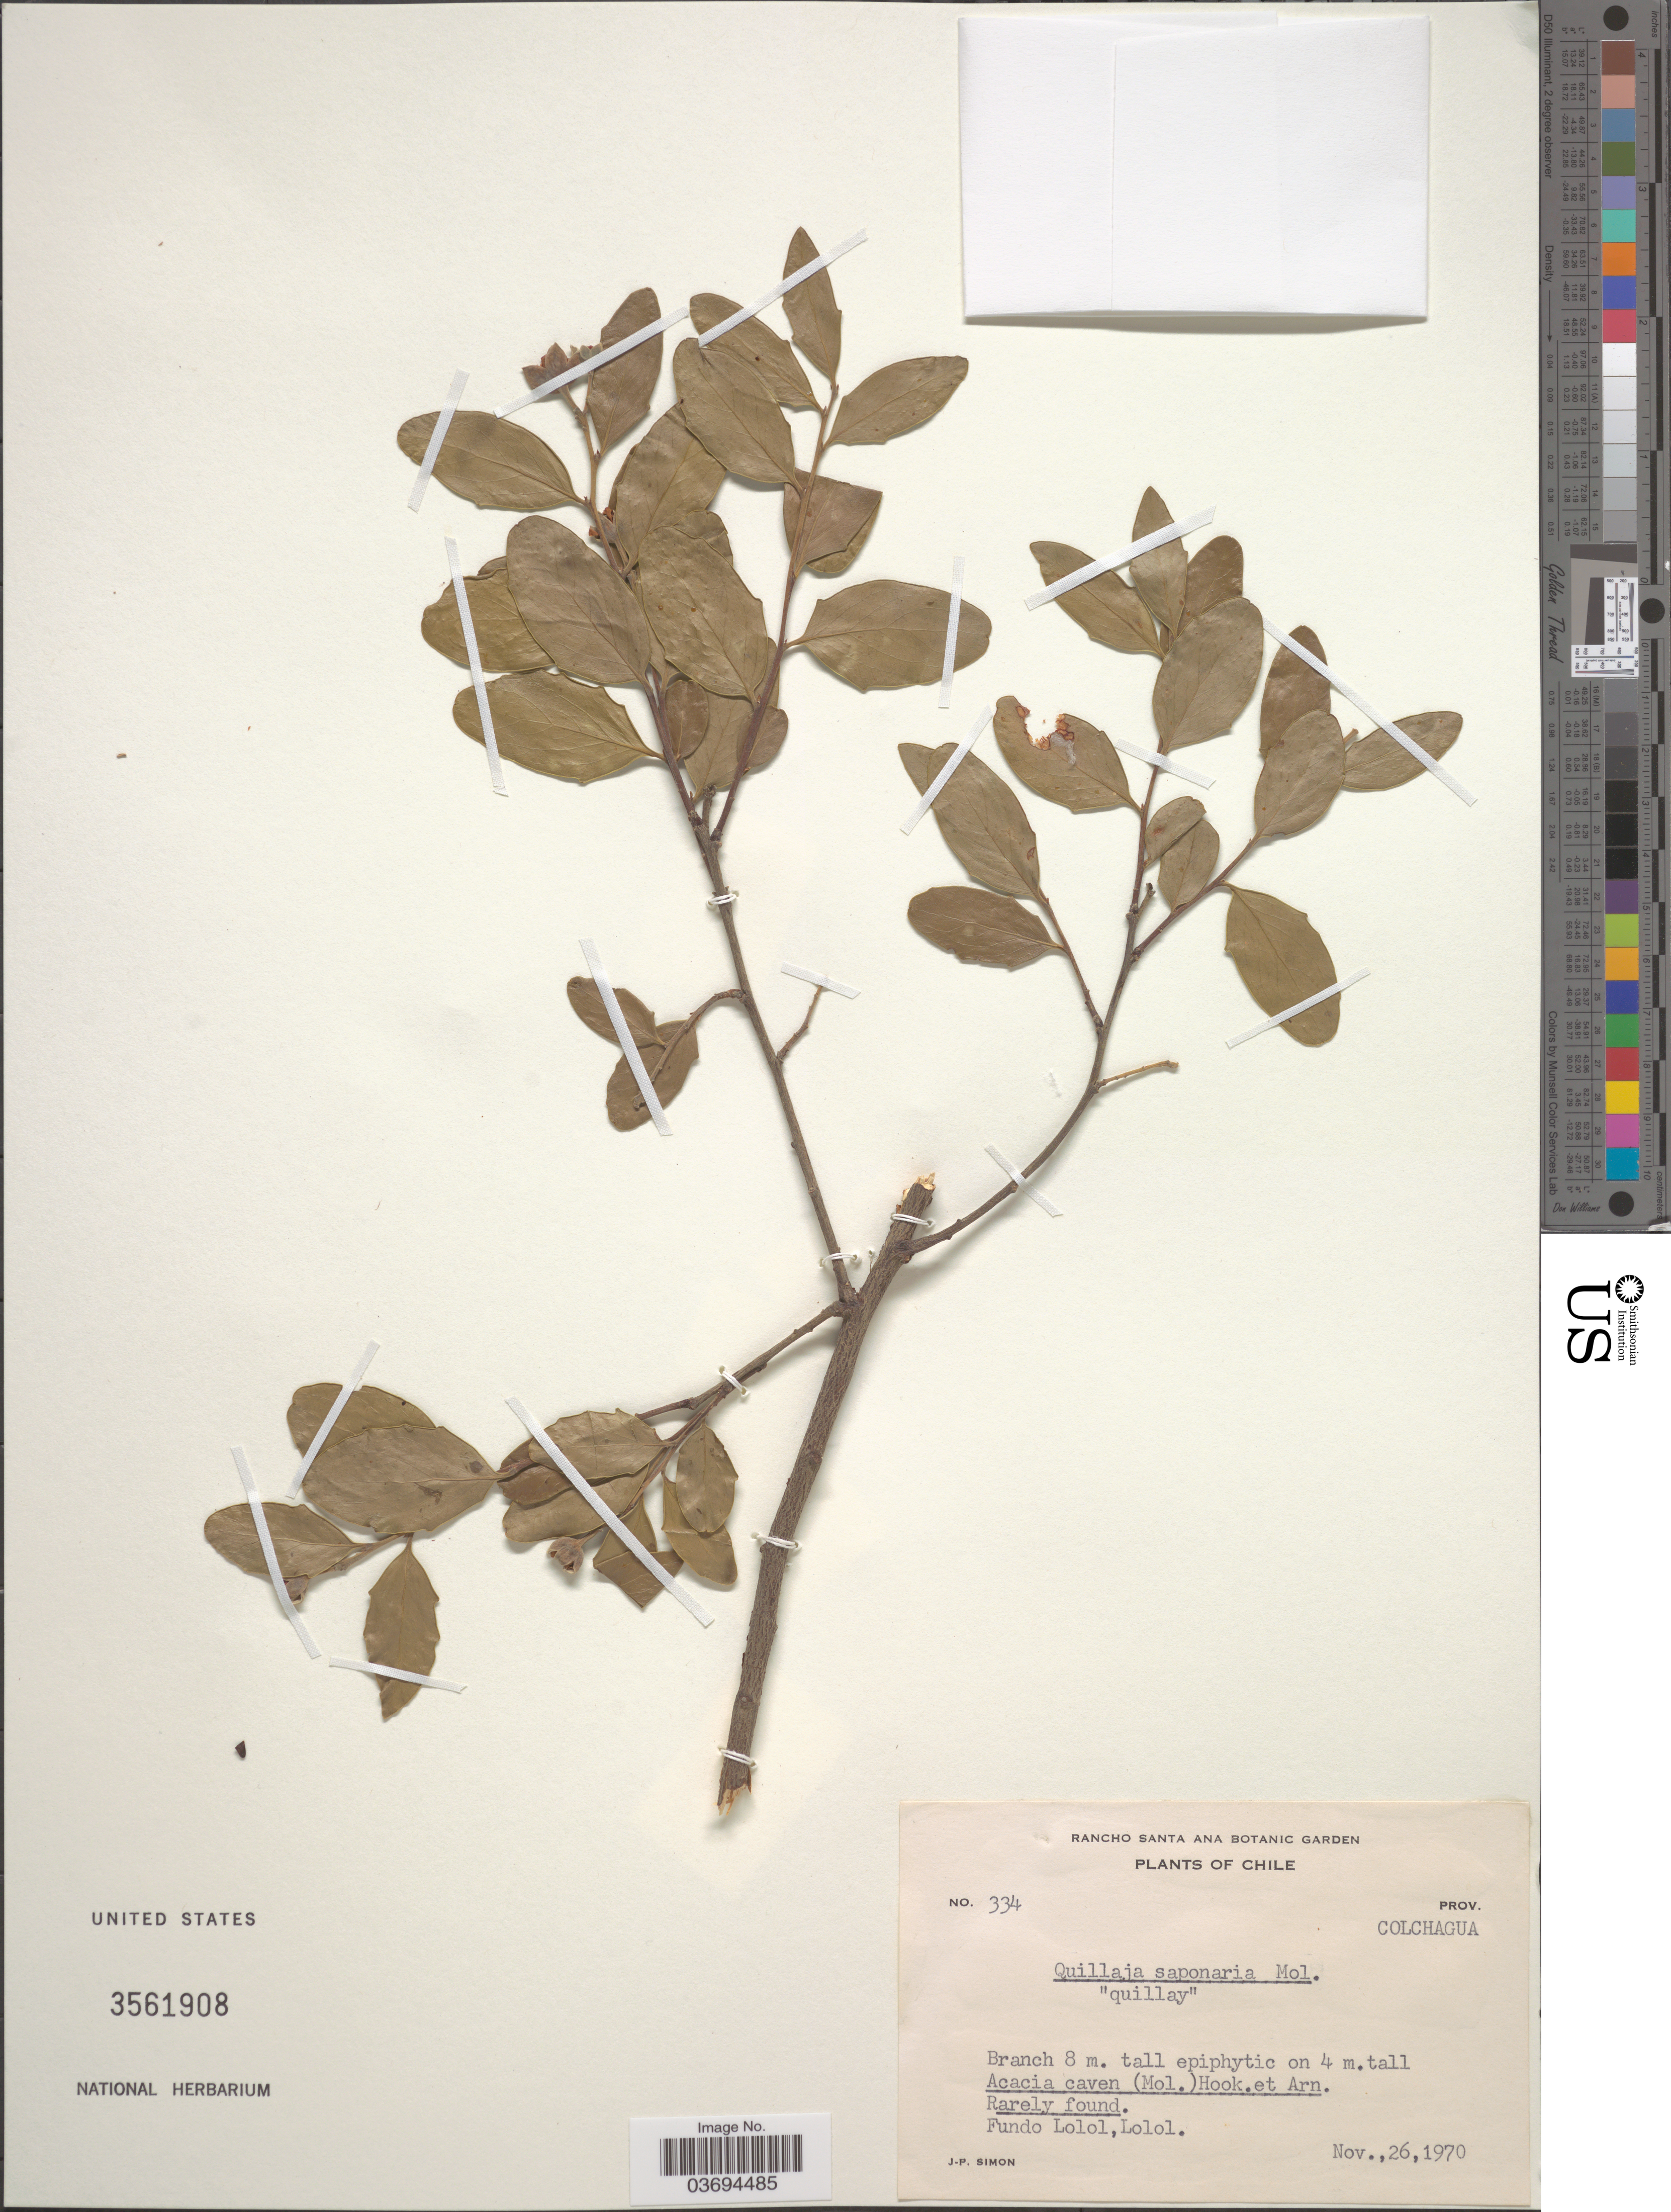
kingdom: Plantae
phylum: Tracheophyta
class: Magnoliopsida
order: Fabales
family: Quillajaceae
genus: Quillaja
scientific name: Quillaja saponaria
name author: Molina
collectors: J.-P. Simon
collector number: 334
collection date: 1970-11-26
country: Chile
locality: Prov. Colchagua. Fundo Lolol, Lolol.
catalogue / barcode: US 3561908